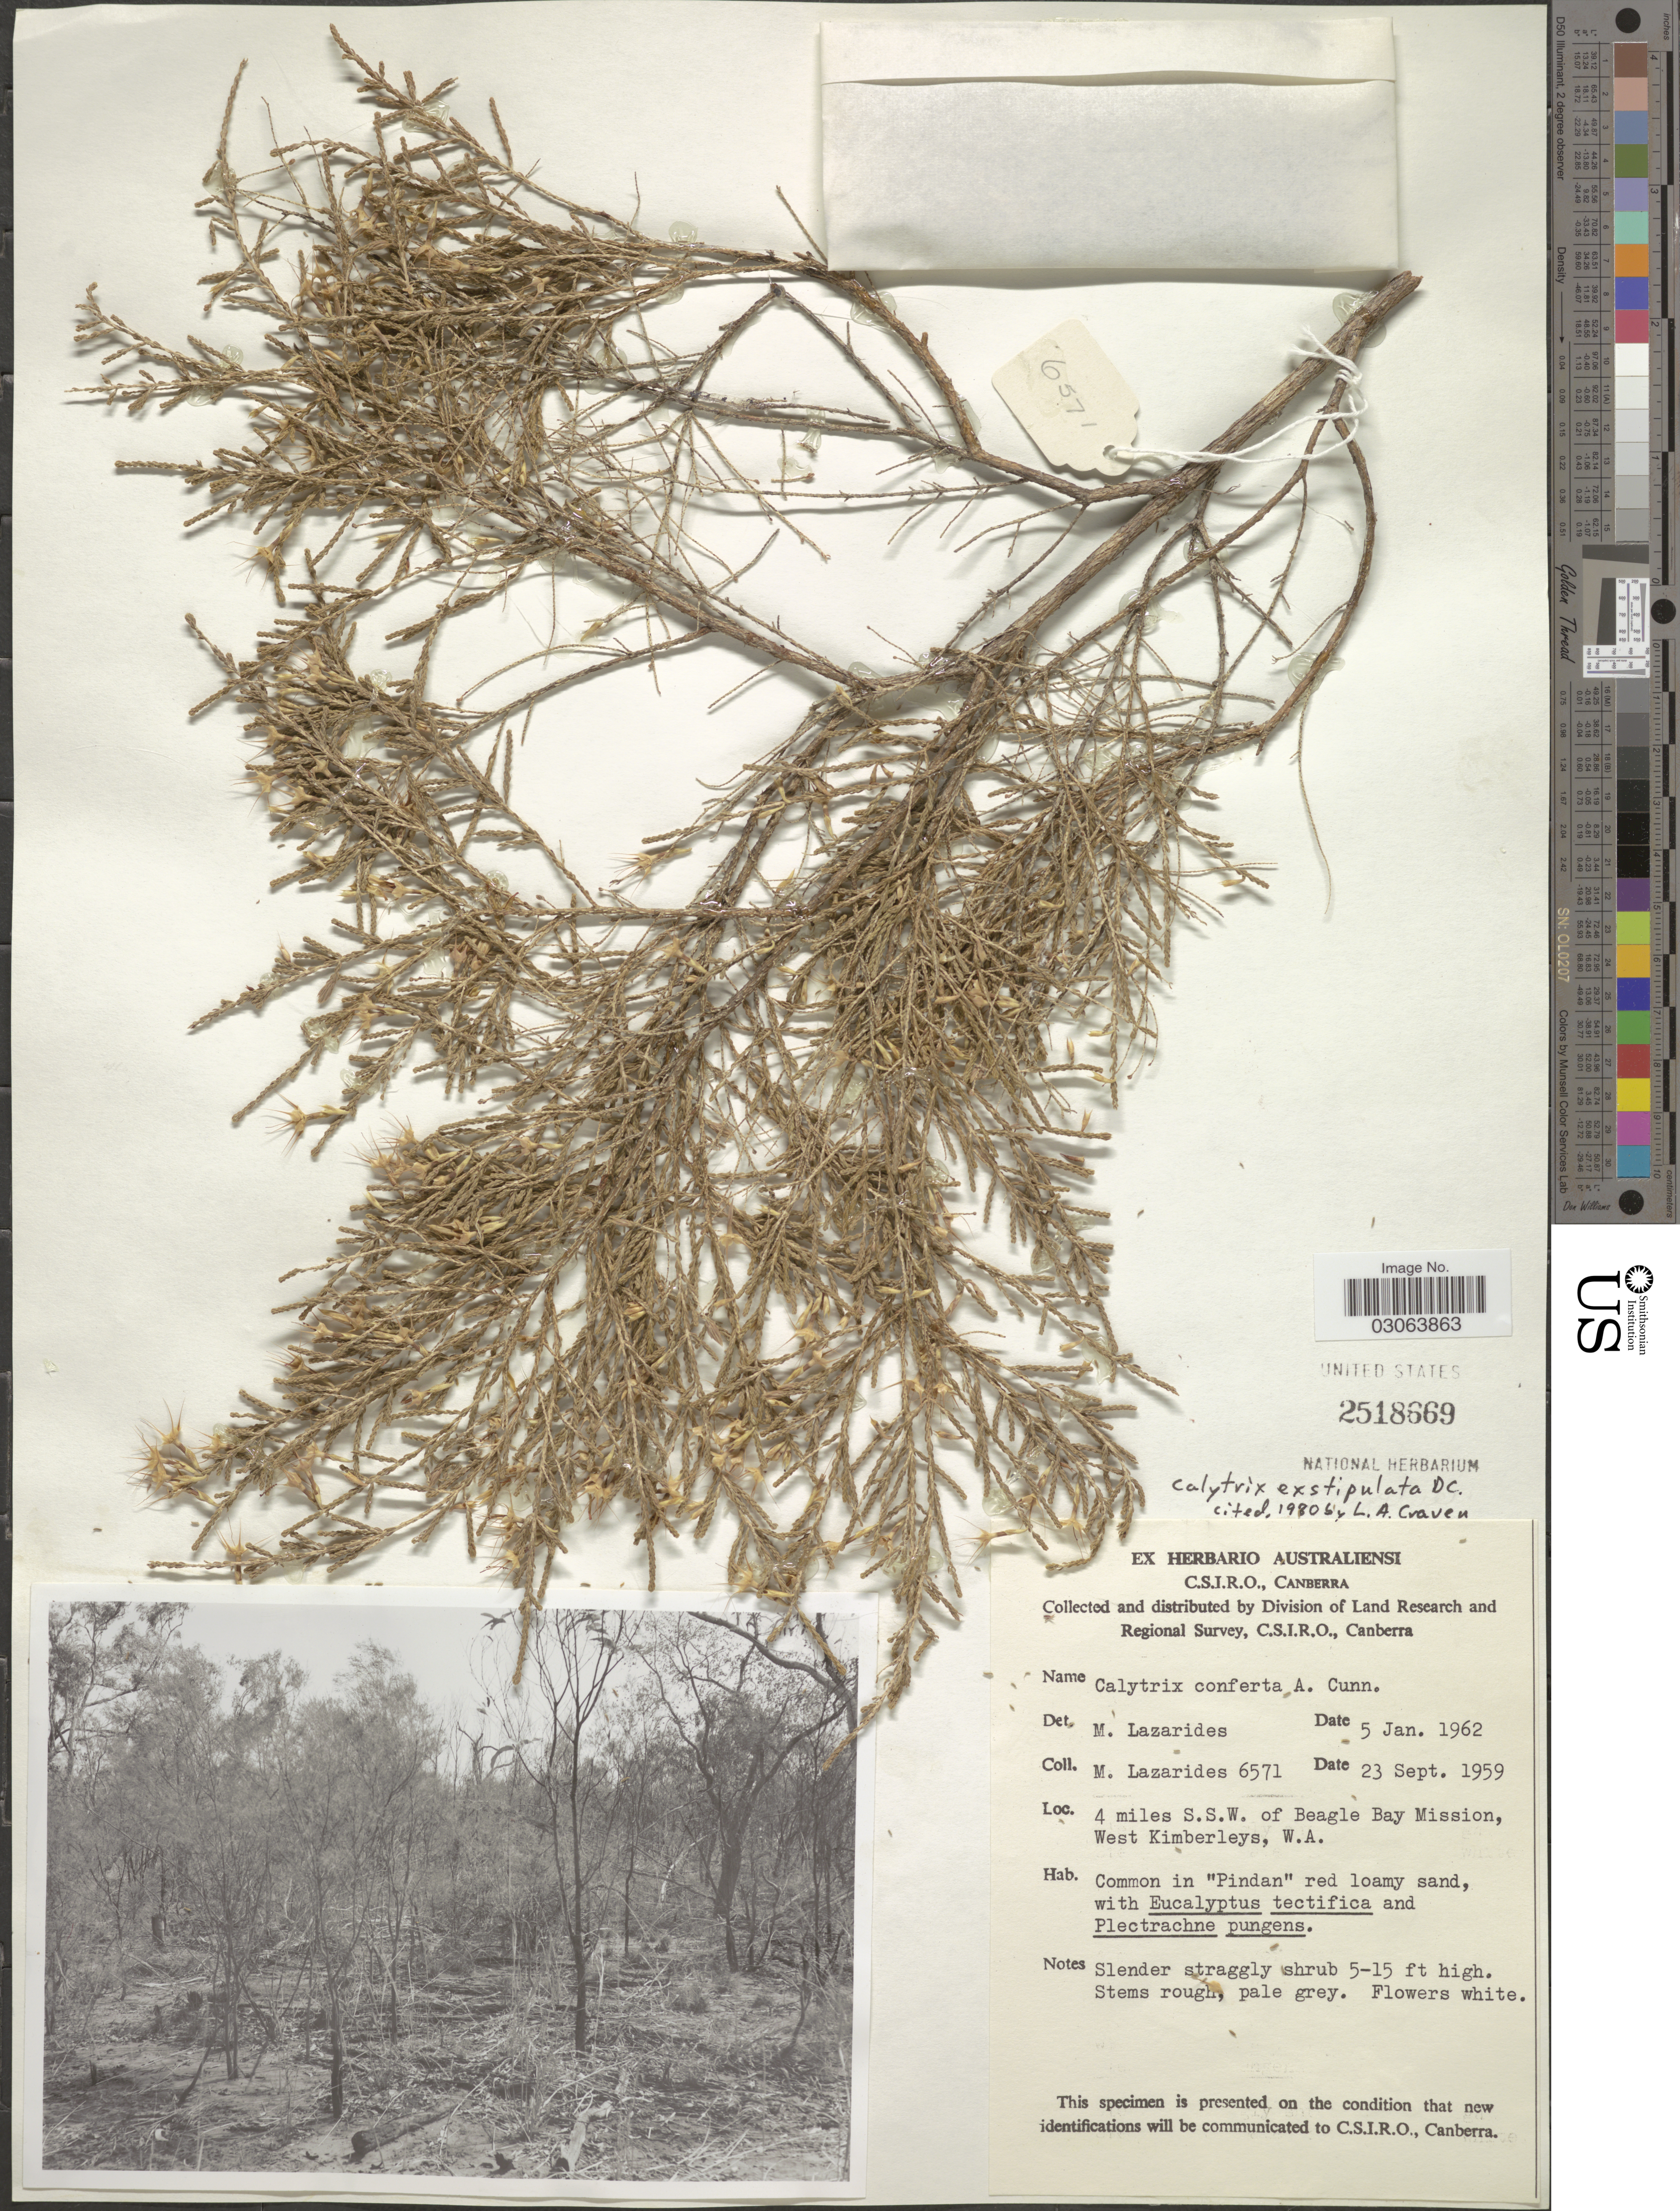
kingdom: Plantae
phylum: Tracheophyta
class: Magnoliopsida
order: Myrtales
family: Myrtaceae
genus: Calytrix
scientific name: Calytrix exstipulata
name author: D.C.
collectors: M. Lazarides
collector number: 6571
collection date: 1959-09-23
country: Australia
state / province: Western Australia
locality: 4 miles S.S.W. of Beagle Bay Mission, West Kimberleys.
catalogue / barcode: US 2518669